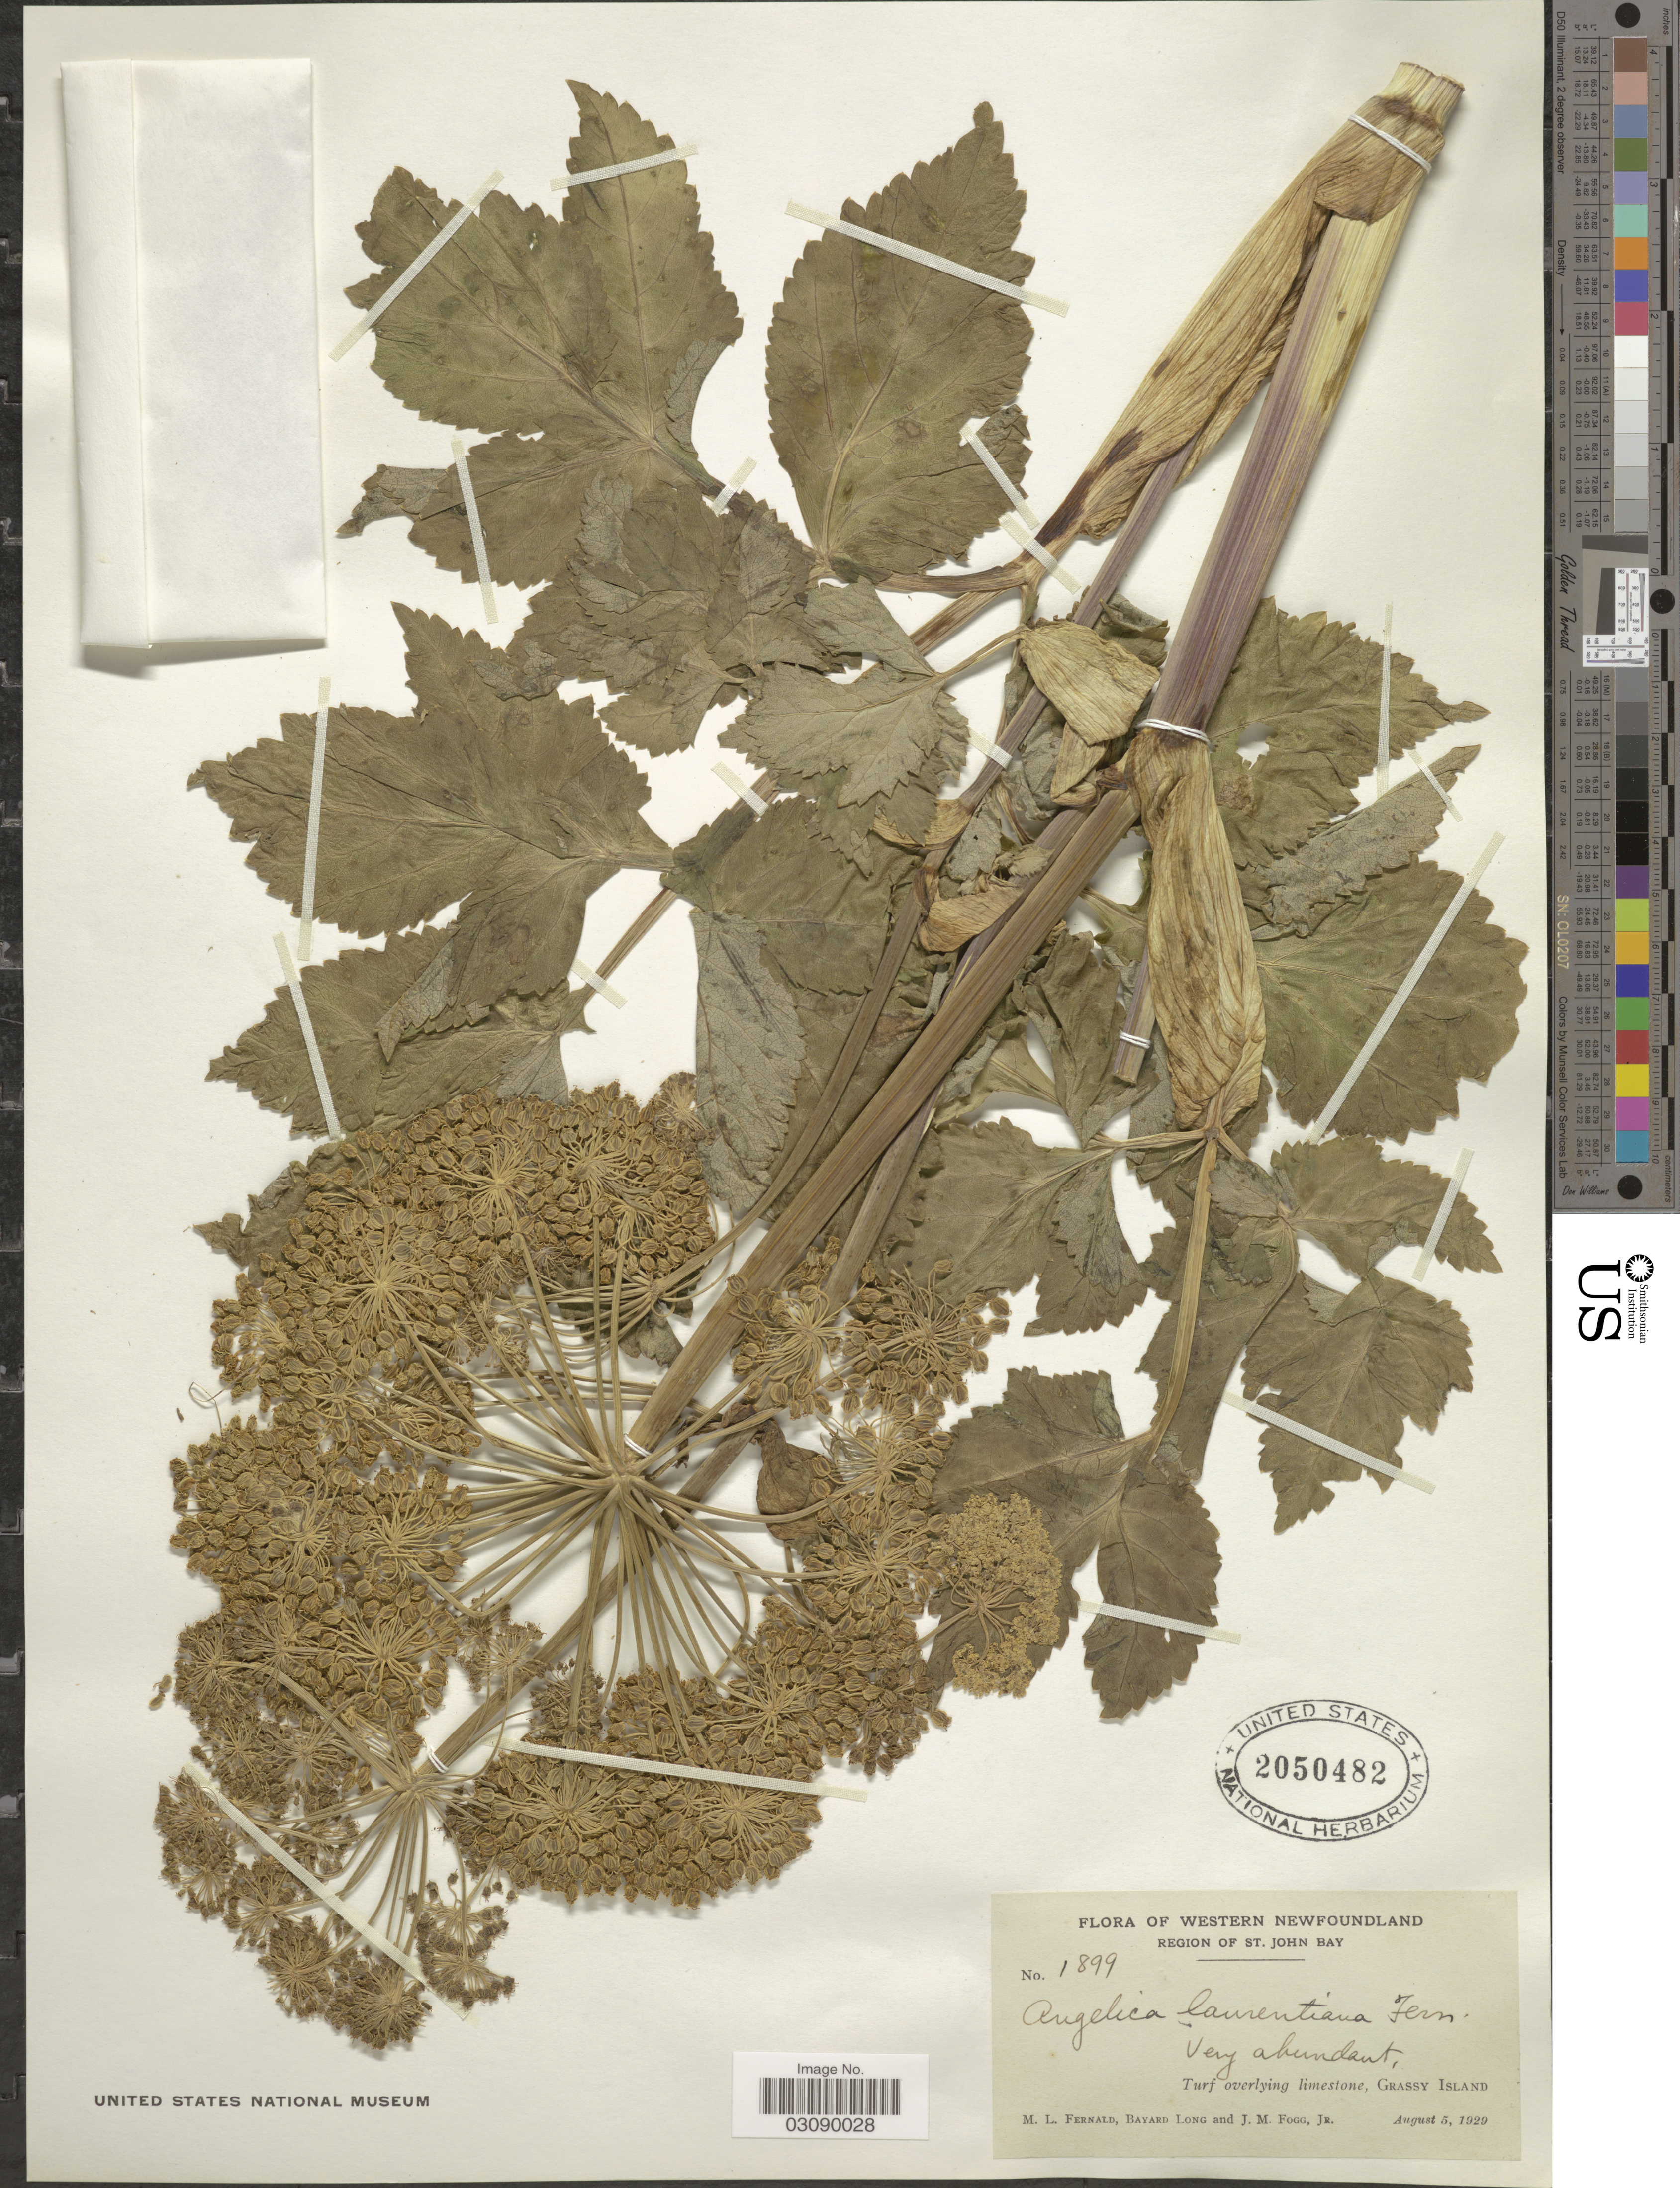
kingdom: Plantae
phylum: Tracheophyta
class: Magnoliopsida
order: Apiales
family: Apiaceae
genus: Angelica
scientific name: Angelica laurentiana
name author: Fernald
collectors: M. L. Fernald, B. Long & J. Fogg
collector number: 1899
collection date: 1929-08-05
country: Canada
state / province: Newfoundland and Labrador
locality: Western Newfoundland. Region of St. John Bay. Turf overlying limestone, Grassy Island.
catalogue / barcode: US 2050482